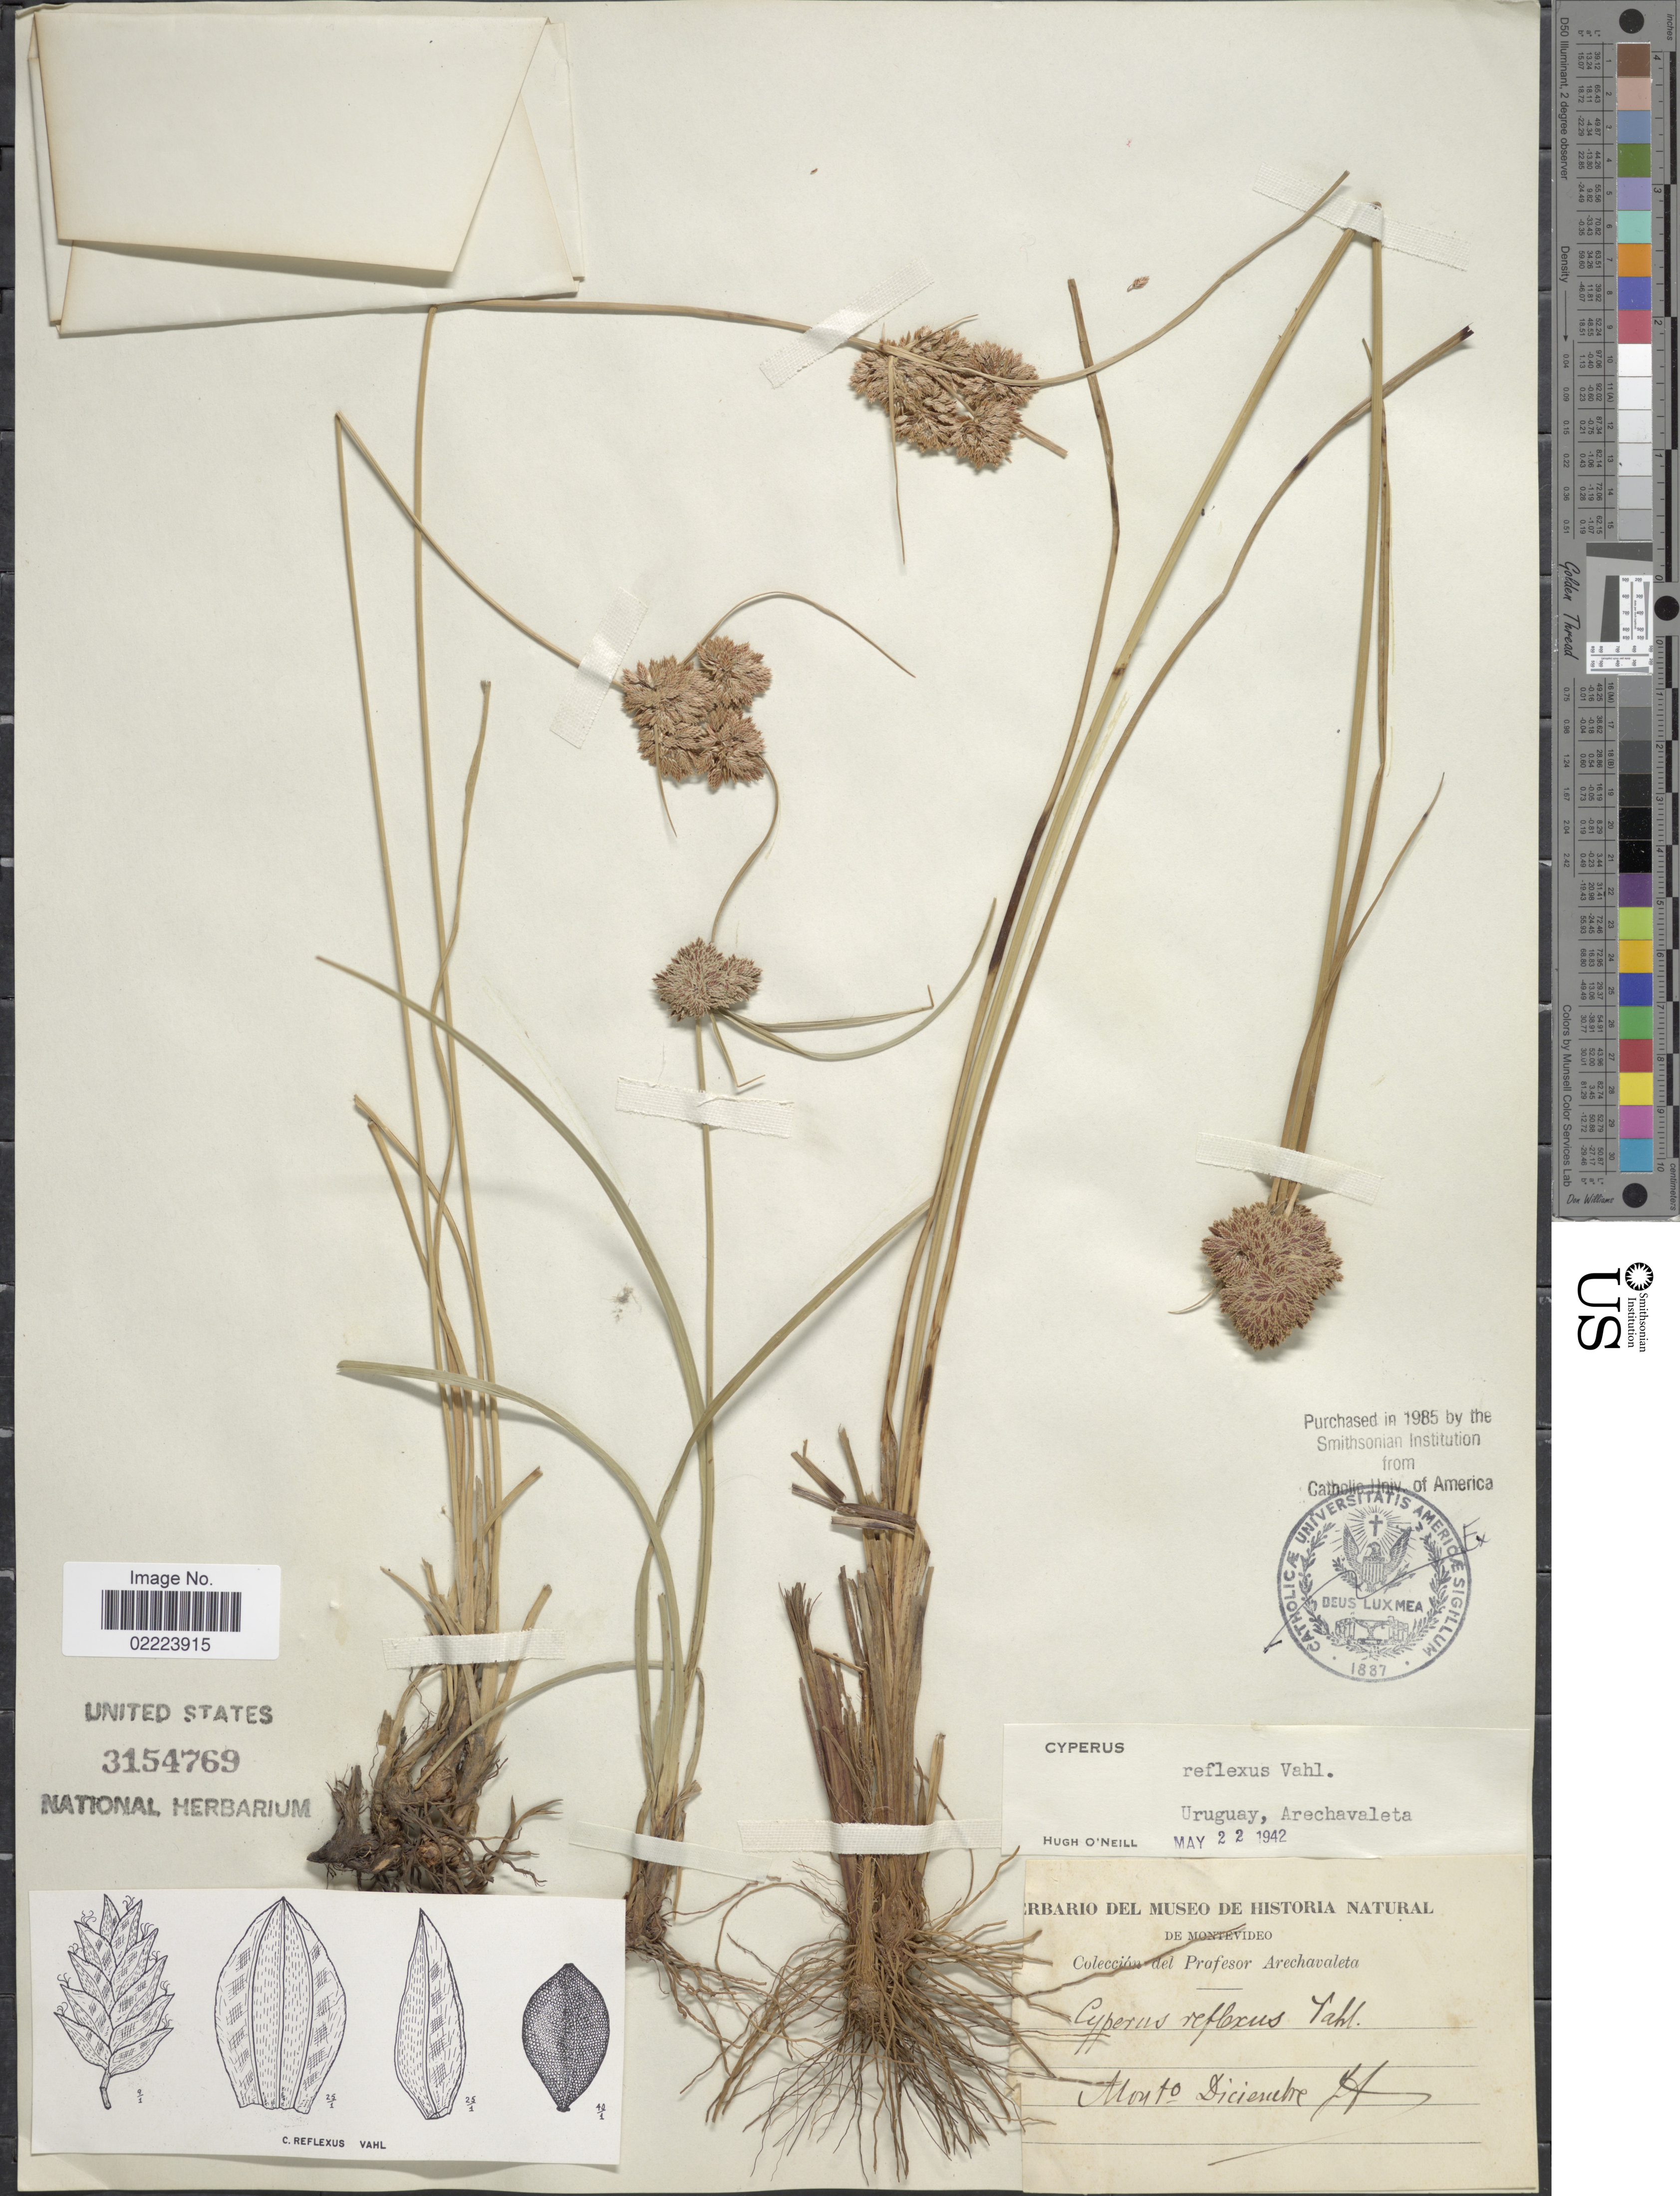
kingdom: Plantae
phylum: Tracheophyta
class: Liliopsida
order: Poales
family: Cyperaceae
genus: Cyperus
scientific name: Cyperus reflexus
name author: Vahl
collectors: J. Arechavaleta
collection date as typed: Transcribed d/m/y: /12/88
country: Uruguay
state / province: Montevideo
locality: De Montevideo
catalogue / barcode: US 3154769